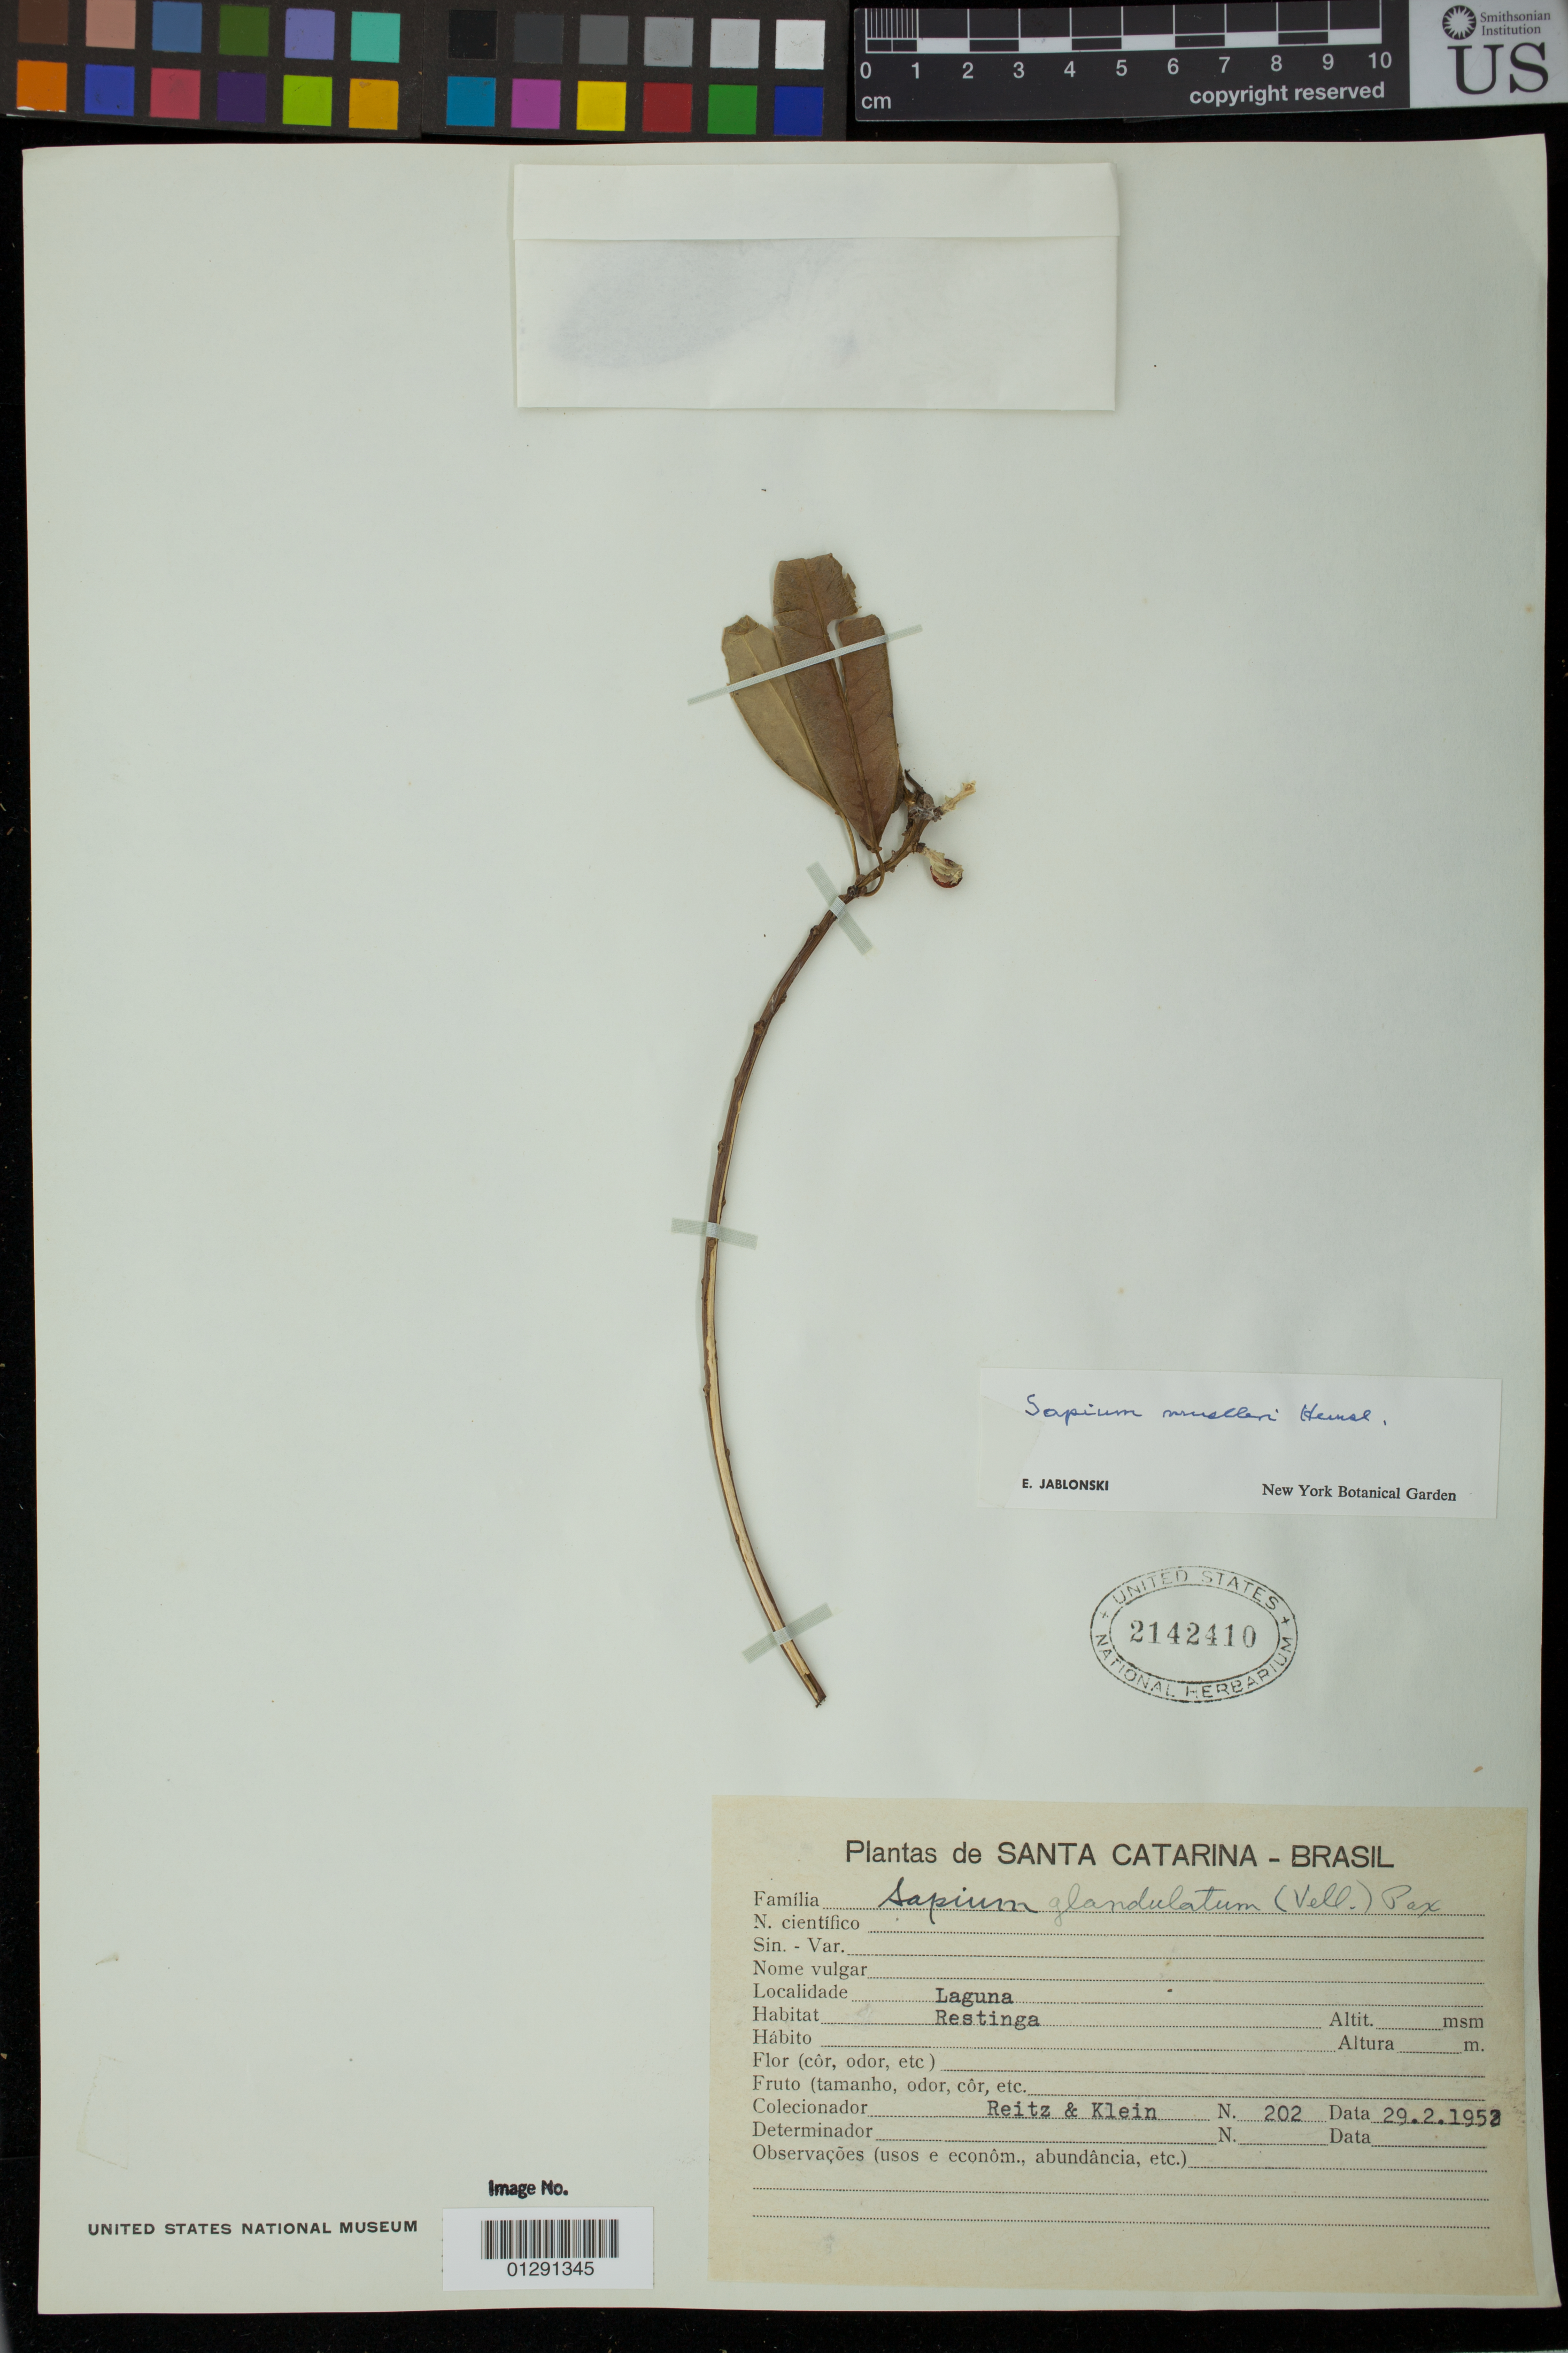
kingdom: Plantae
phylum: Tracheophyta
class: Magnoliopsida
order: Malpighiales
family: Euphorbiaceae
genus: Sapium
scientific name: Sapium glandulatum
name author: (Vell.) Pax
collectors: R. Reitz & Klein, --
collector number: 202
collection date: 1952-02-29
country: Brazil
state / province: Santa Catarina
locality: Laguna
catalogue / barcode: US 2142410